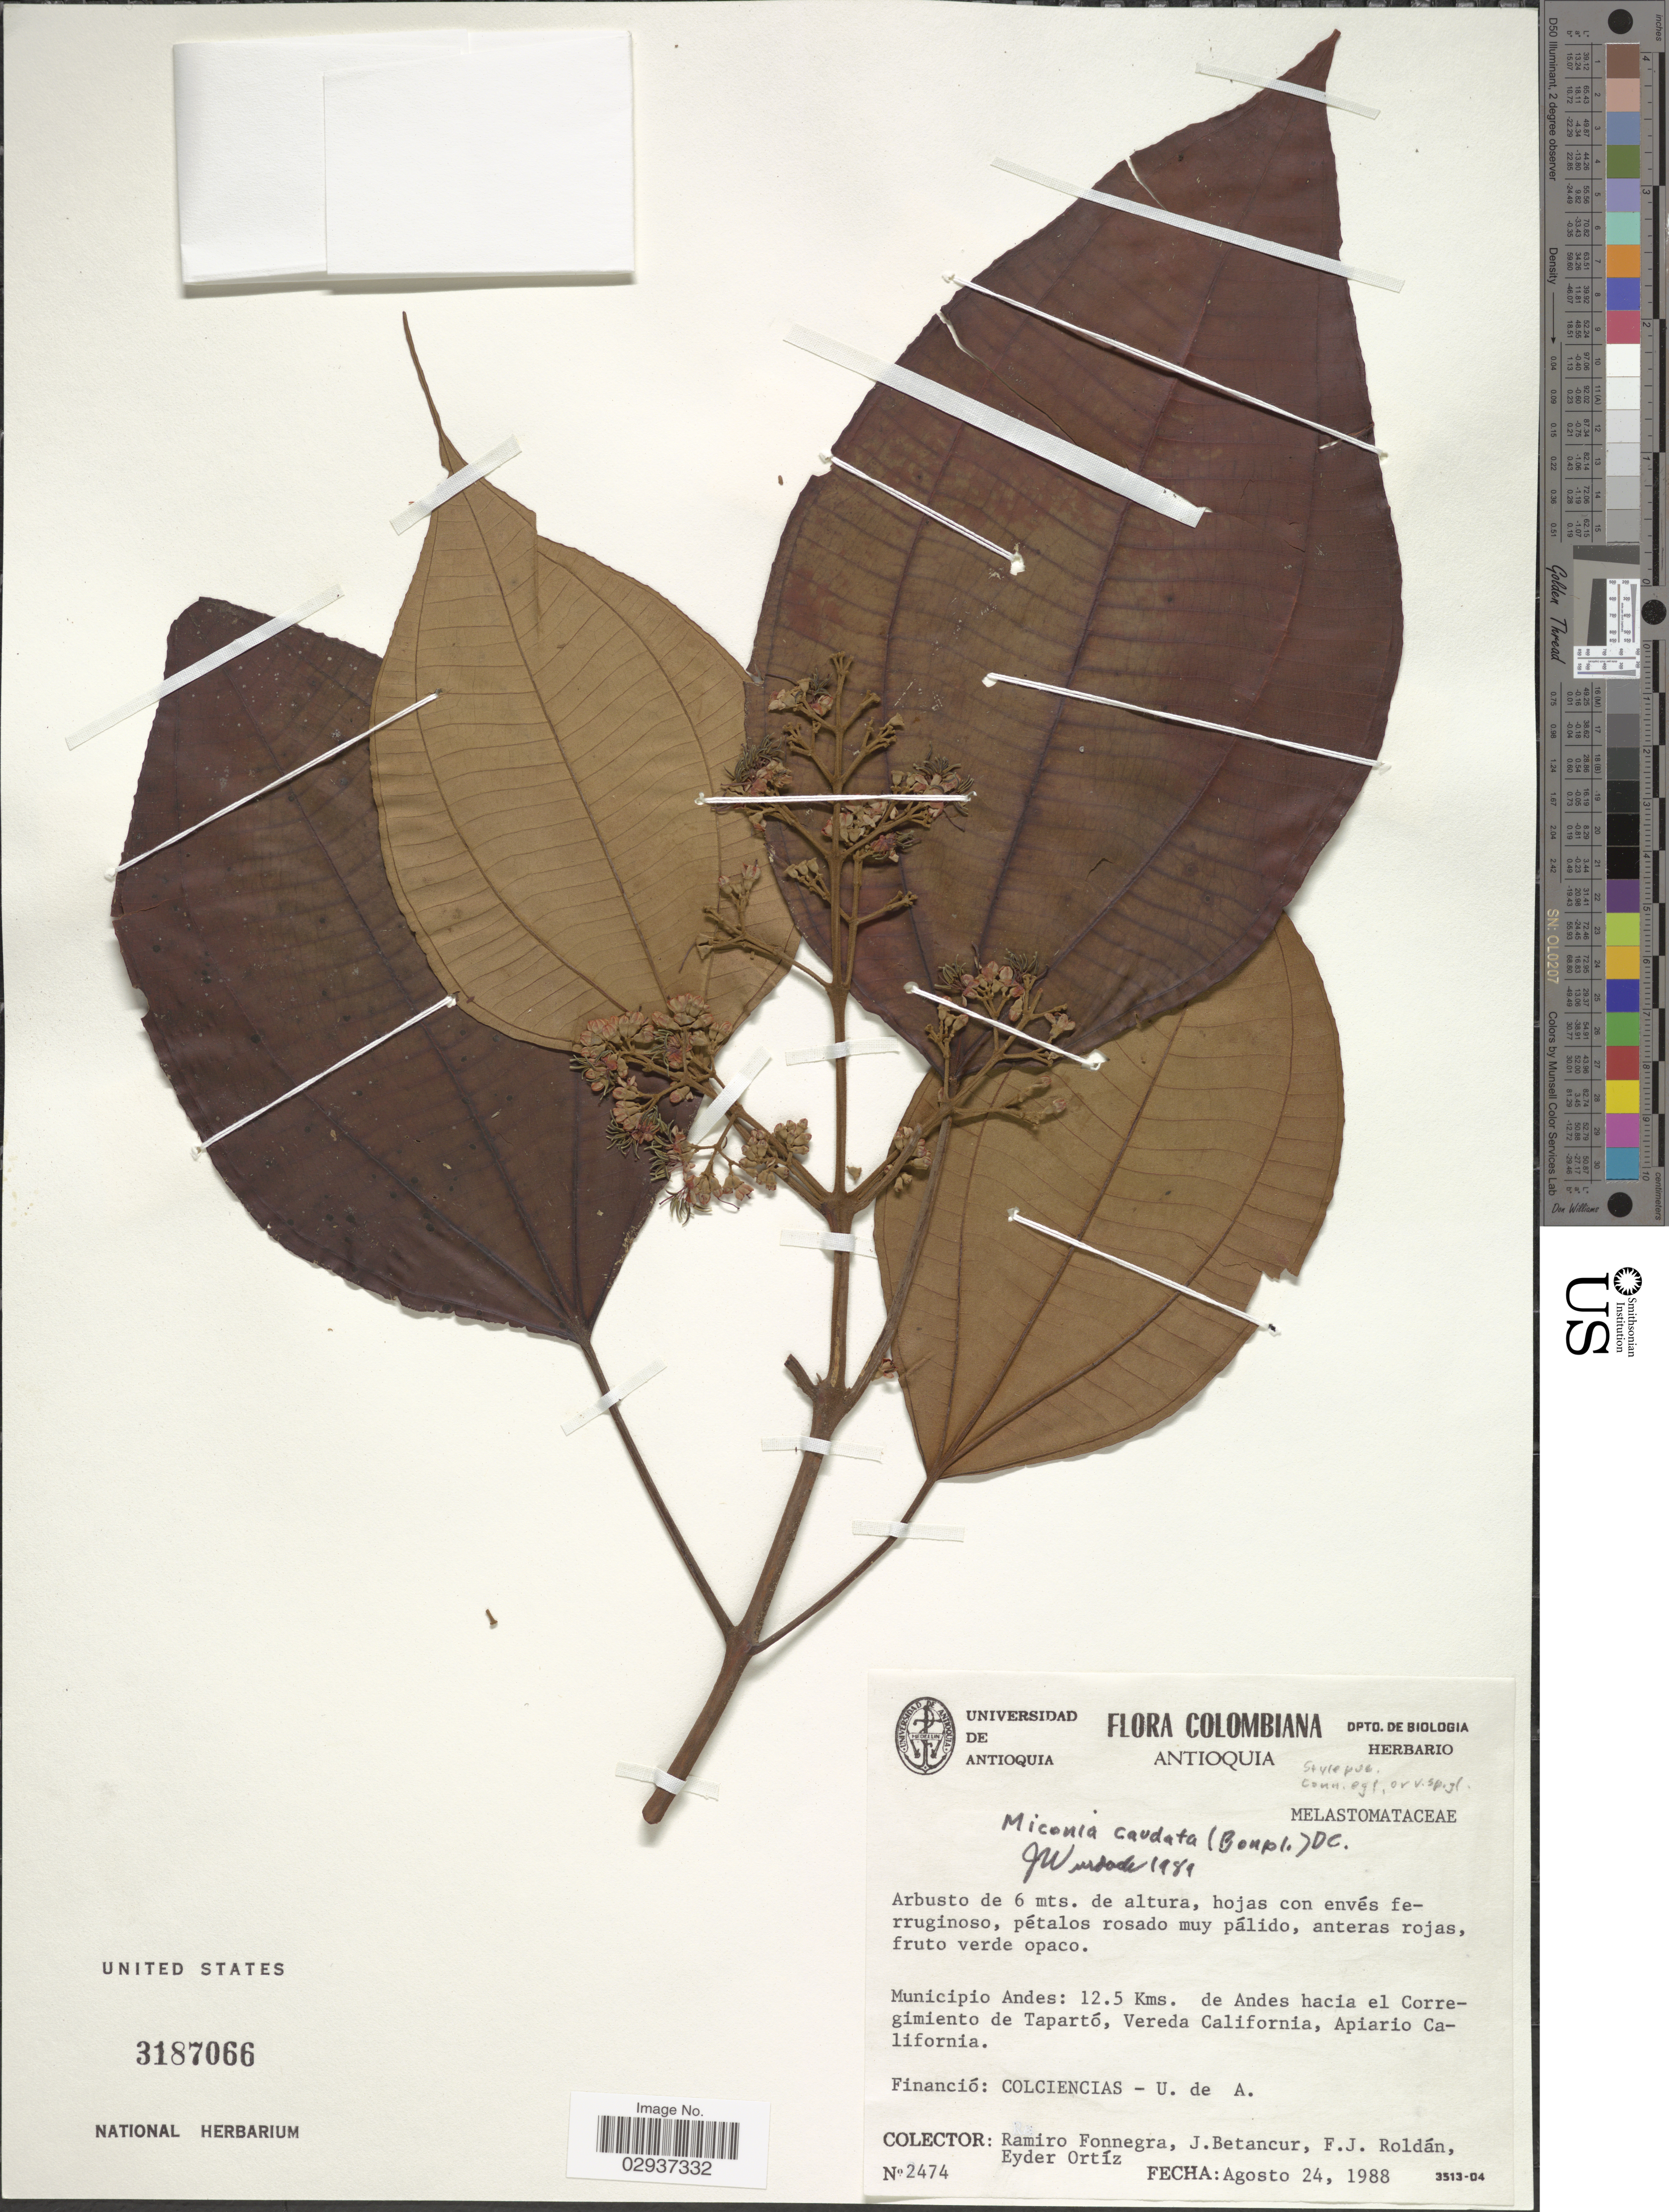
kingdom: Plantae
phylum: Tracheophyta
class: Magnoliopsida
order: Myrtales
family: Melastomataceae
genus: Miconia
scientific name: Miconia caudata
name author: (Bonpl.) DC.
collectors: R. Fonnegra, J. Betancur, F. J. Roldán & E. Ortíz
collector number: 2474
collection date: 1988-08-24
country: Colombia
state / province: Antioquia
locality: Municipio Andes: 12.5 Kms. de Andes hacia el Corregimiento de Tapartó, Vereda California, Apiario California.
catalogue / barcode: US 3187066